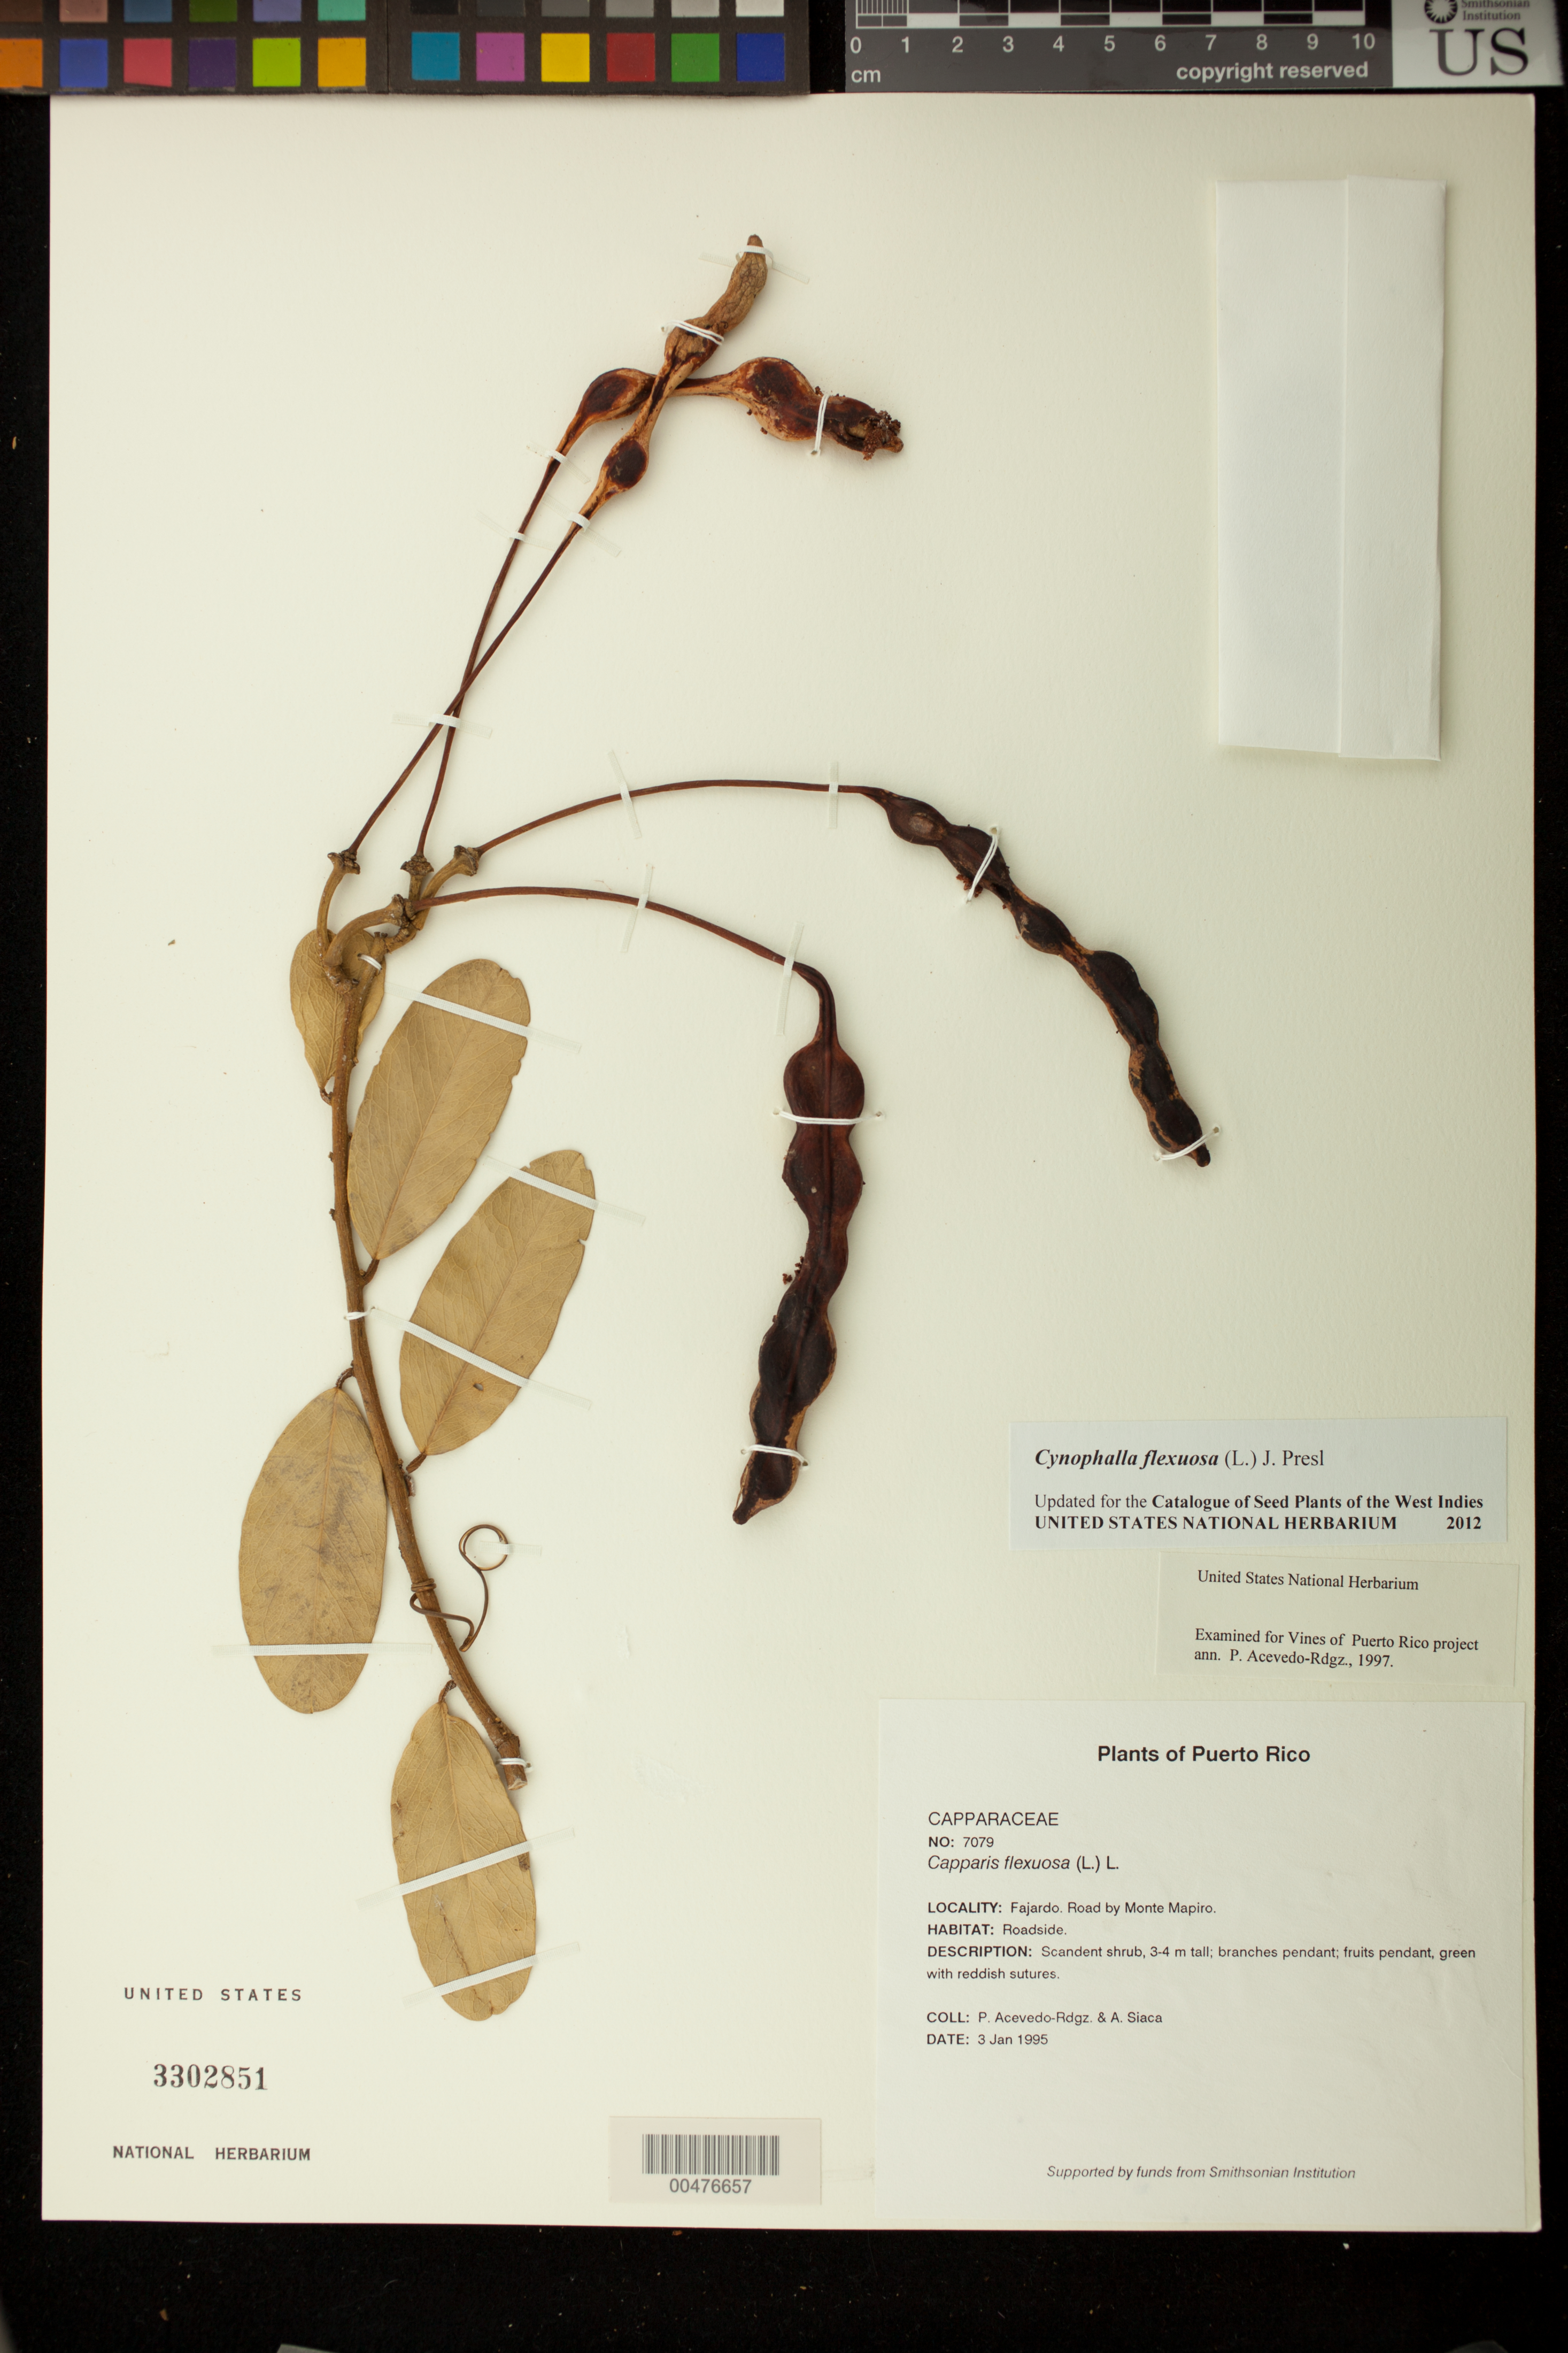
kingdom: Plantae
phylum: Tracheophyta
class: Magnoliopsida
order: Brassicales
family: Capparaceae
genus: Cynophalla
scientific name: Cynophalla flexuosa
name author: (L.) J. Presl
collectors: P. Acevedo-Rodr. & A. Siaca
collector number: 7079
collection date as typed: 03 Jan 1995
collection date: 1995-01-03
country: Puerto Rico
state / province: Fajardo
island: Puerto Rico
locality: Fajardo; Road by Monte Mapiro.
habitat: Roadside.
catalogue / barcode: US 3302851